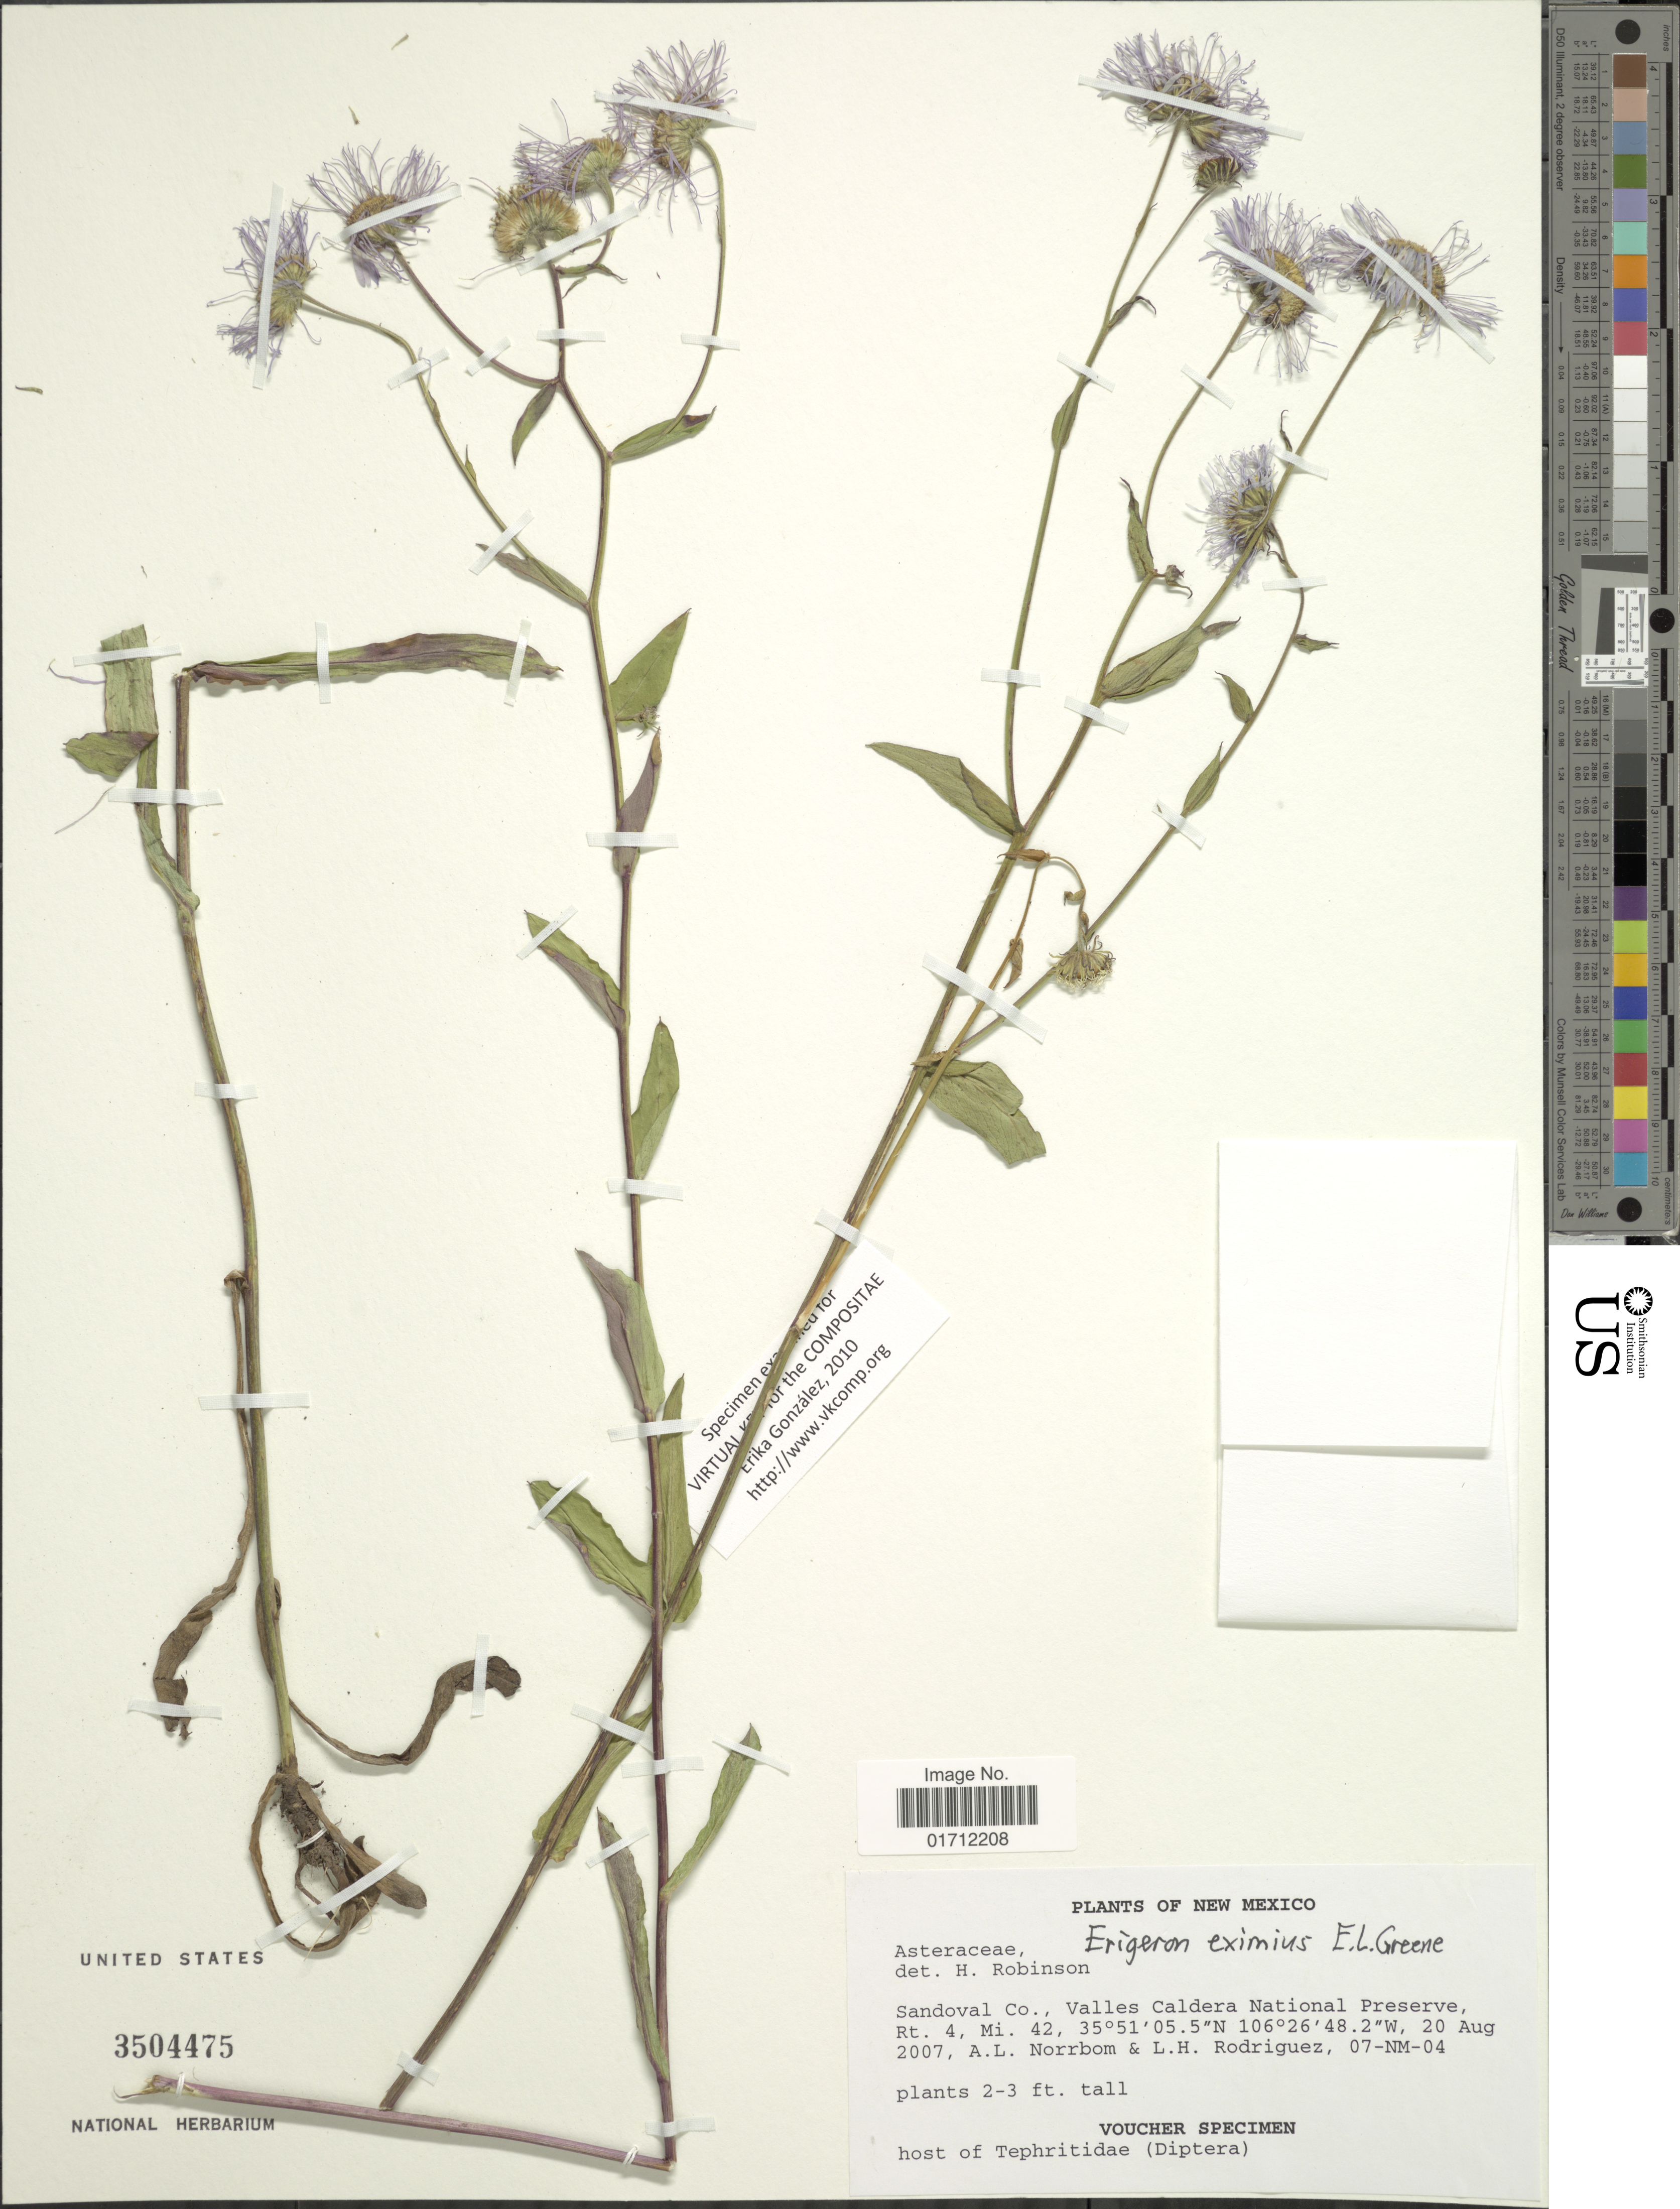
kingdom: Plantae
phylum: Tracheophyta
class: Magnoliopsida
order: Asterales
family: Asteraceae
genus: Erigeron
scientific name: Erigeron eximius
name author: Greene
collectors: A. L. Norrbom & L. Rodriguez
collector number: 07-NM-04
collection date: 2007-08-20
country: United States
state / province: New Mexico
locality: Sandoval Co., Valles Caldera National Preserve, Rt. 4, Mi. 42.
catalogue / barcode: US 3504475